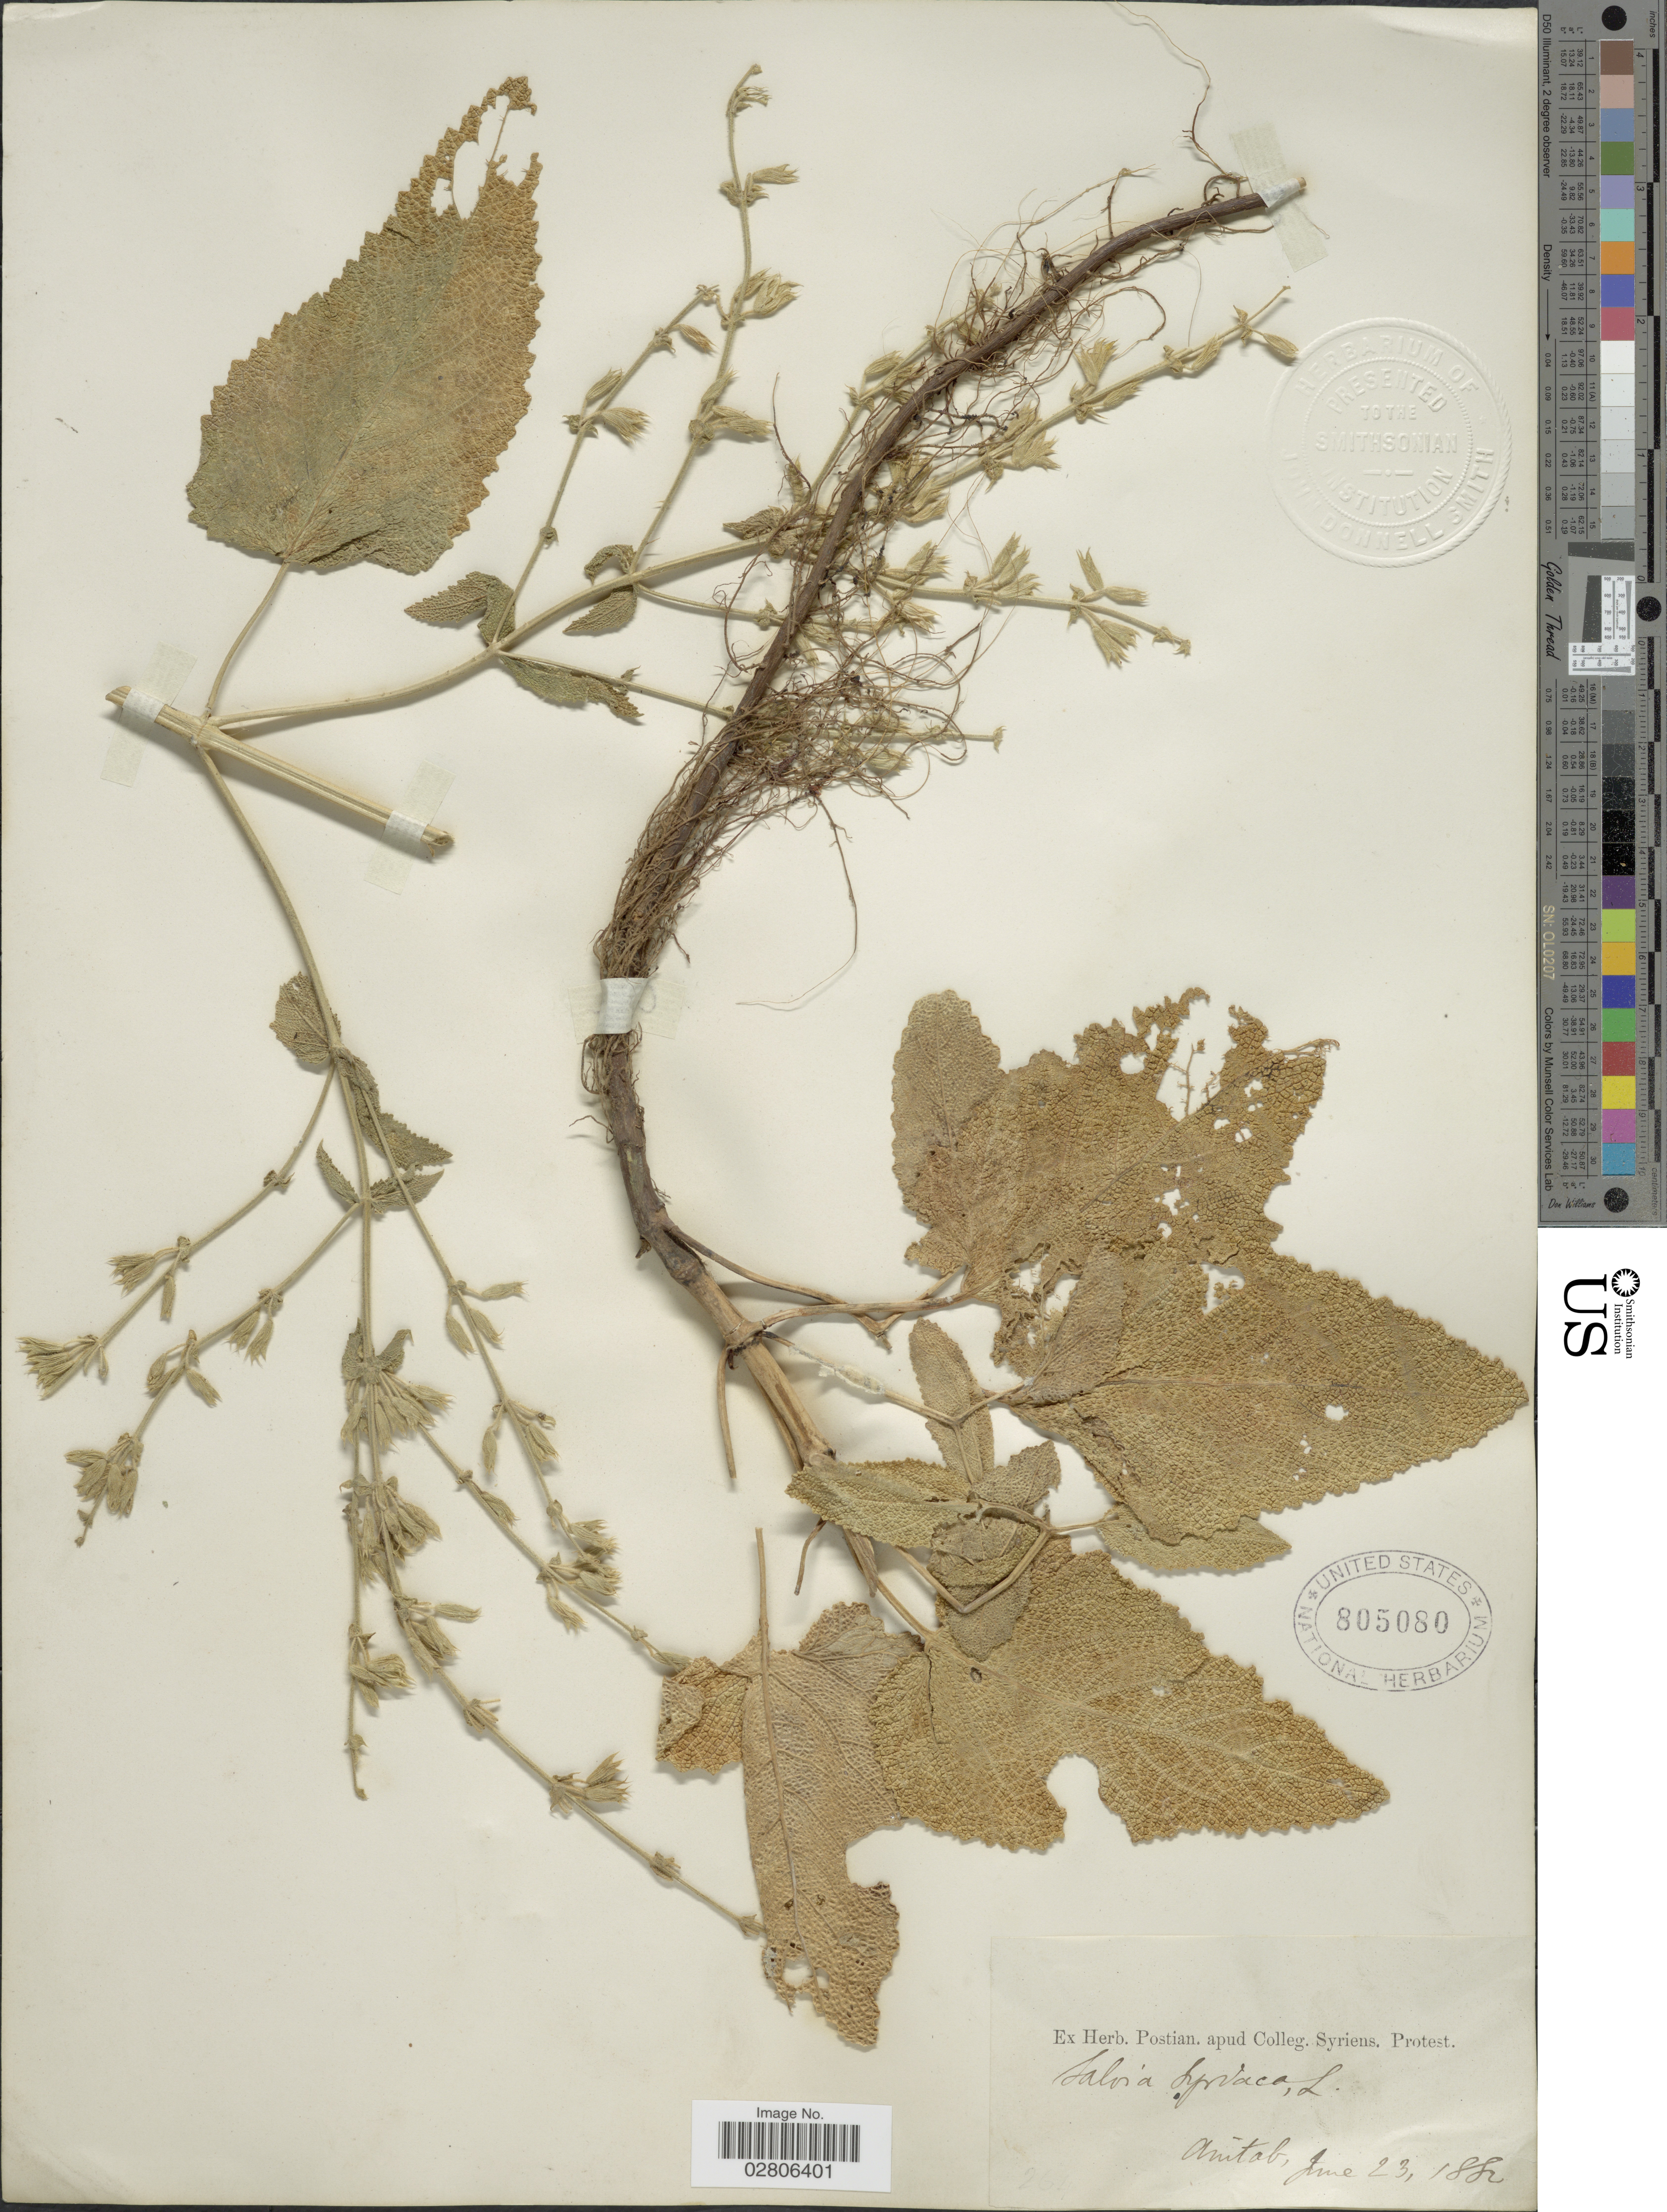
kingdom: Plantae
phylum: Tracheophyta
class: Magnoliopsida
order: Lamiales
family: Lamiaceae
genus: Salvia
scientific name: Salvia syriaca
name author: L.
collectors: ex herb. Postian. apud Colleg. Syriens. Protest. USE "Fannie P. A. Shepard" (10308853) AS PRIMARY COLLECTOR INSTEAD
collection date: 1882-06-23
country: Syria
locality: Anitab [interpreted]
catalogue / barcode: US 805080